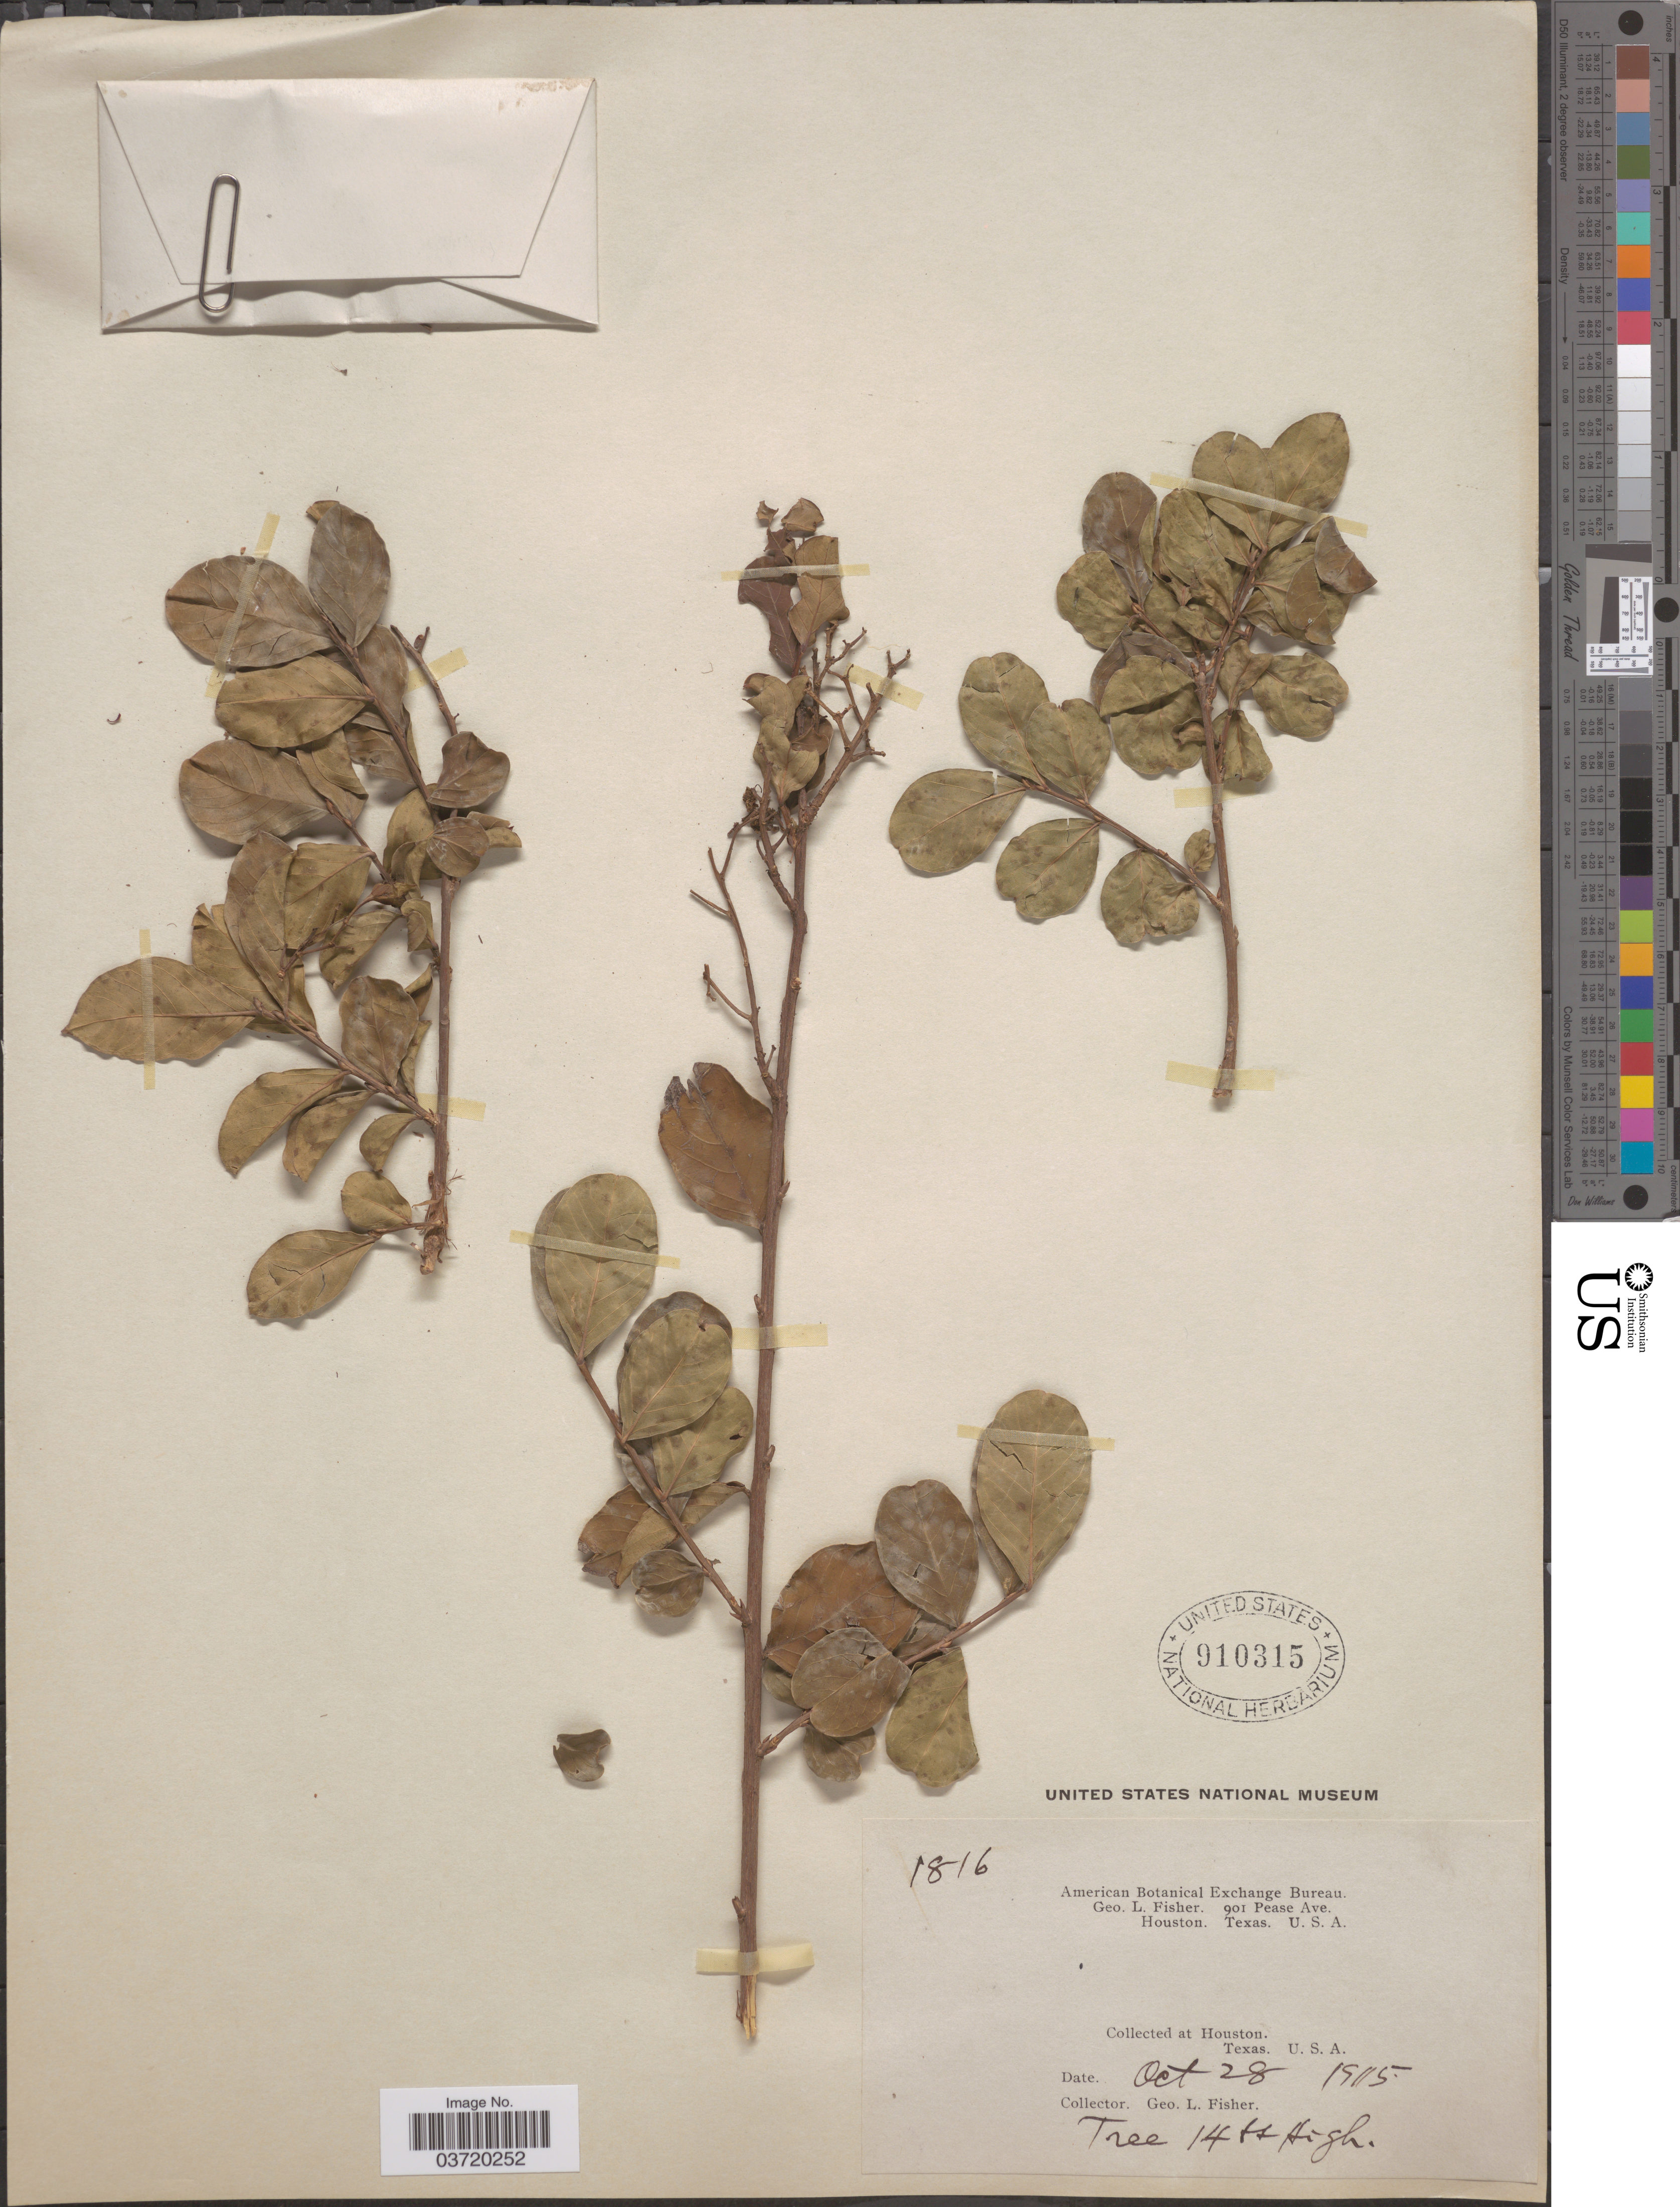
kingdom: Plantae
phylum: Tracheophyta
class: Magnoliopsida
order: Malpighiales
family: Chrysobalanaceae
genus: Chrysobalanus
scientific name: Chrysobalanus sp.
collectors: G. L. Fisher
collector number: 1816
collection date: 1915-10-28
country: United States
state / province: Texas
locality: Houston.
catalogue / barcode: US 910315